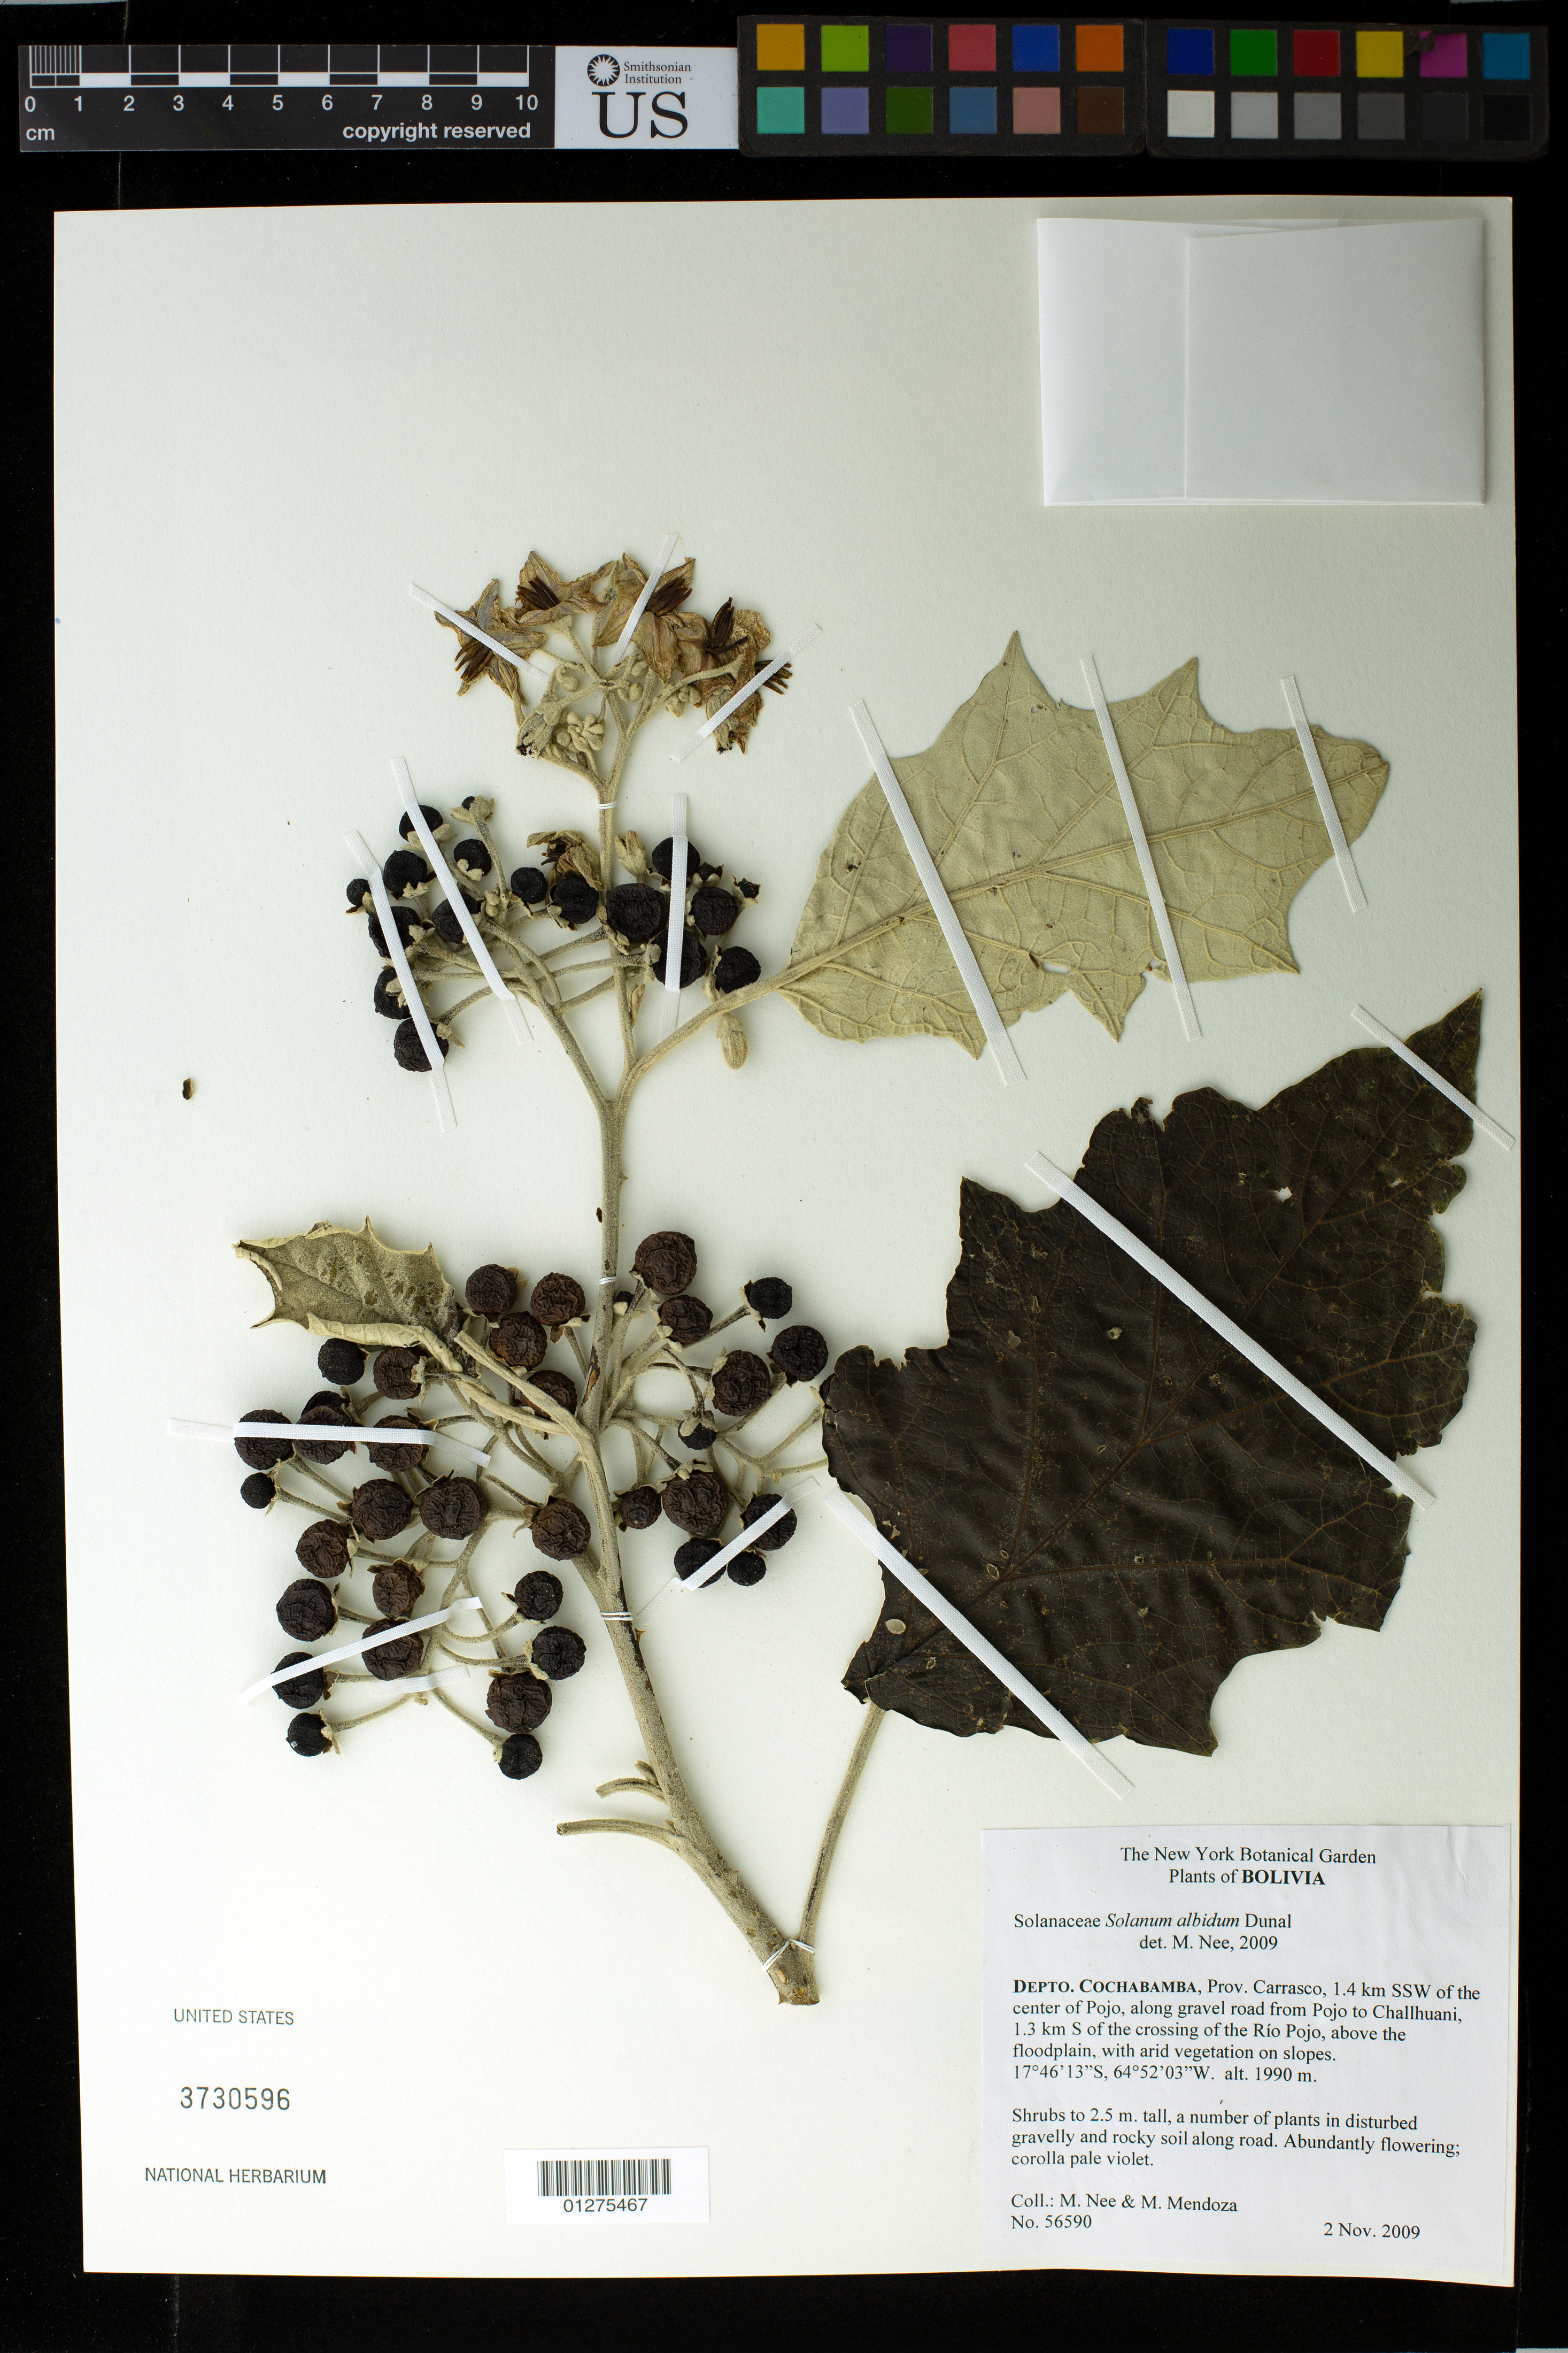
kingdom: Plantae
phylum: Tracheophyta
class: Magnoliopsida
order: Solanales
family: Solanaceae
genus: Solanum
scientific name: Solanum albidum Dunal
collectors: M. Nee & M. Mendoza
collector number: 56590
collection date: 2009-11-02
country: Bolivia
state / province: Cochabamba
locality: Prov. Carrasco, 1.4 km SSW of the center of Pojo, along gravel road from Pojo to Challhuani, 1.3 km S of the crossing of the Rio Pojo, above the floodplain, with arid vegetation on slopes.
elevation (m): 1990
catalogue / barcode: US 3730596